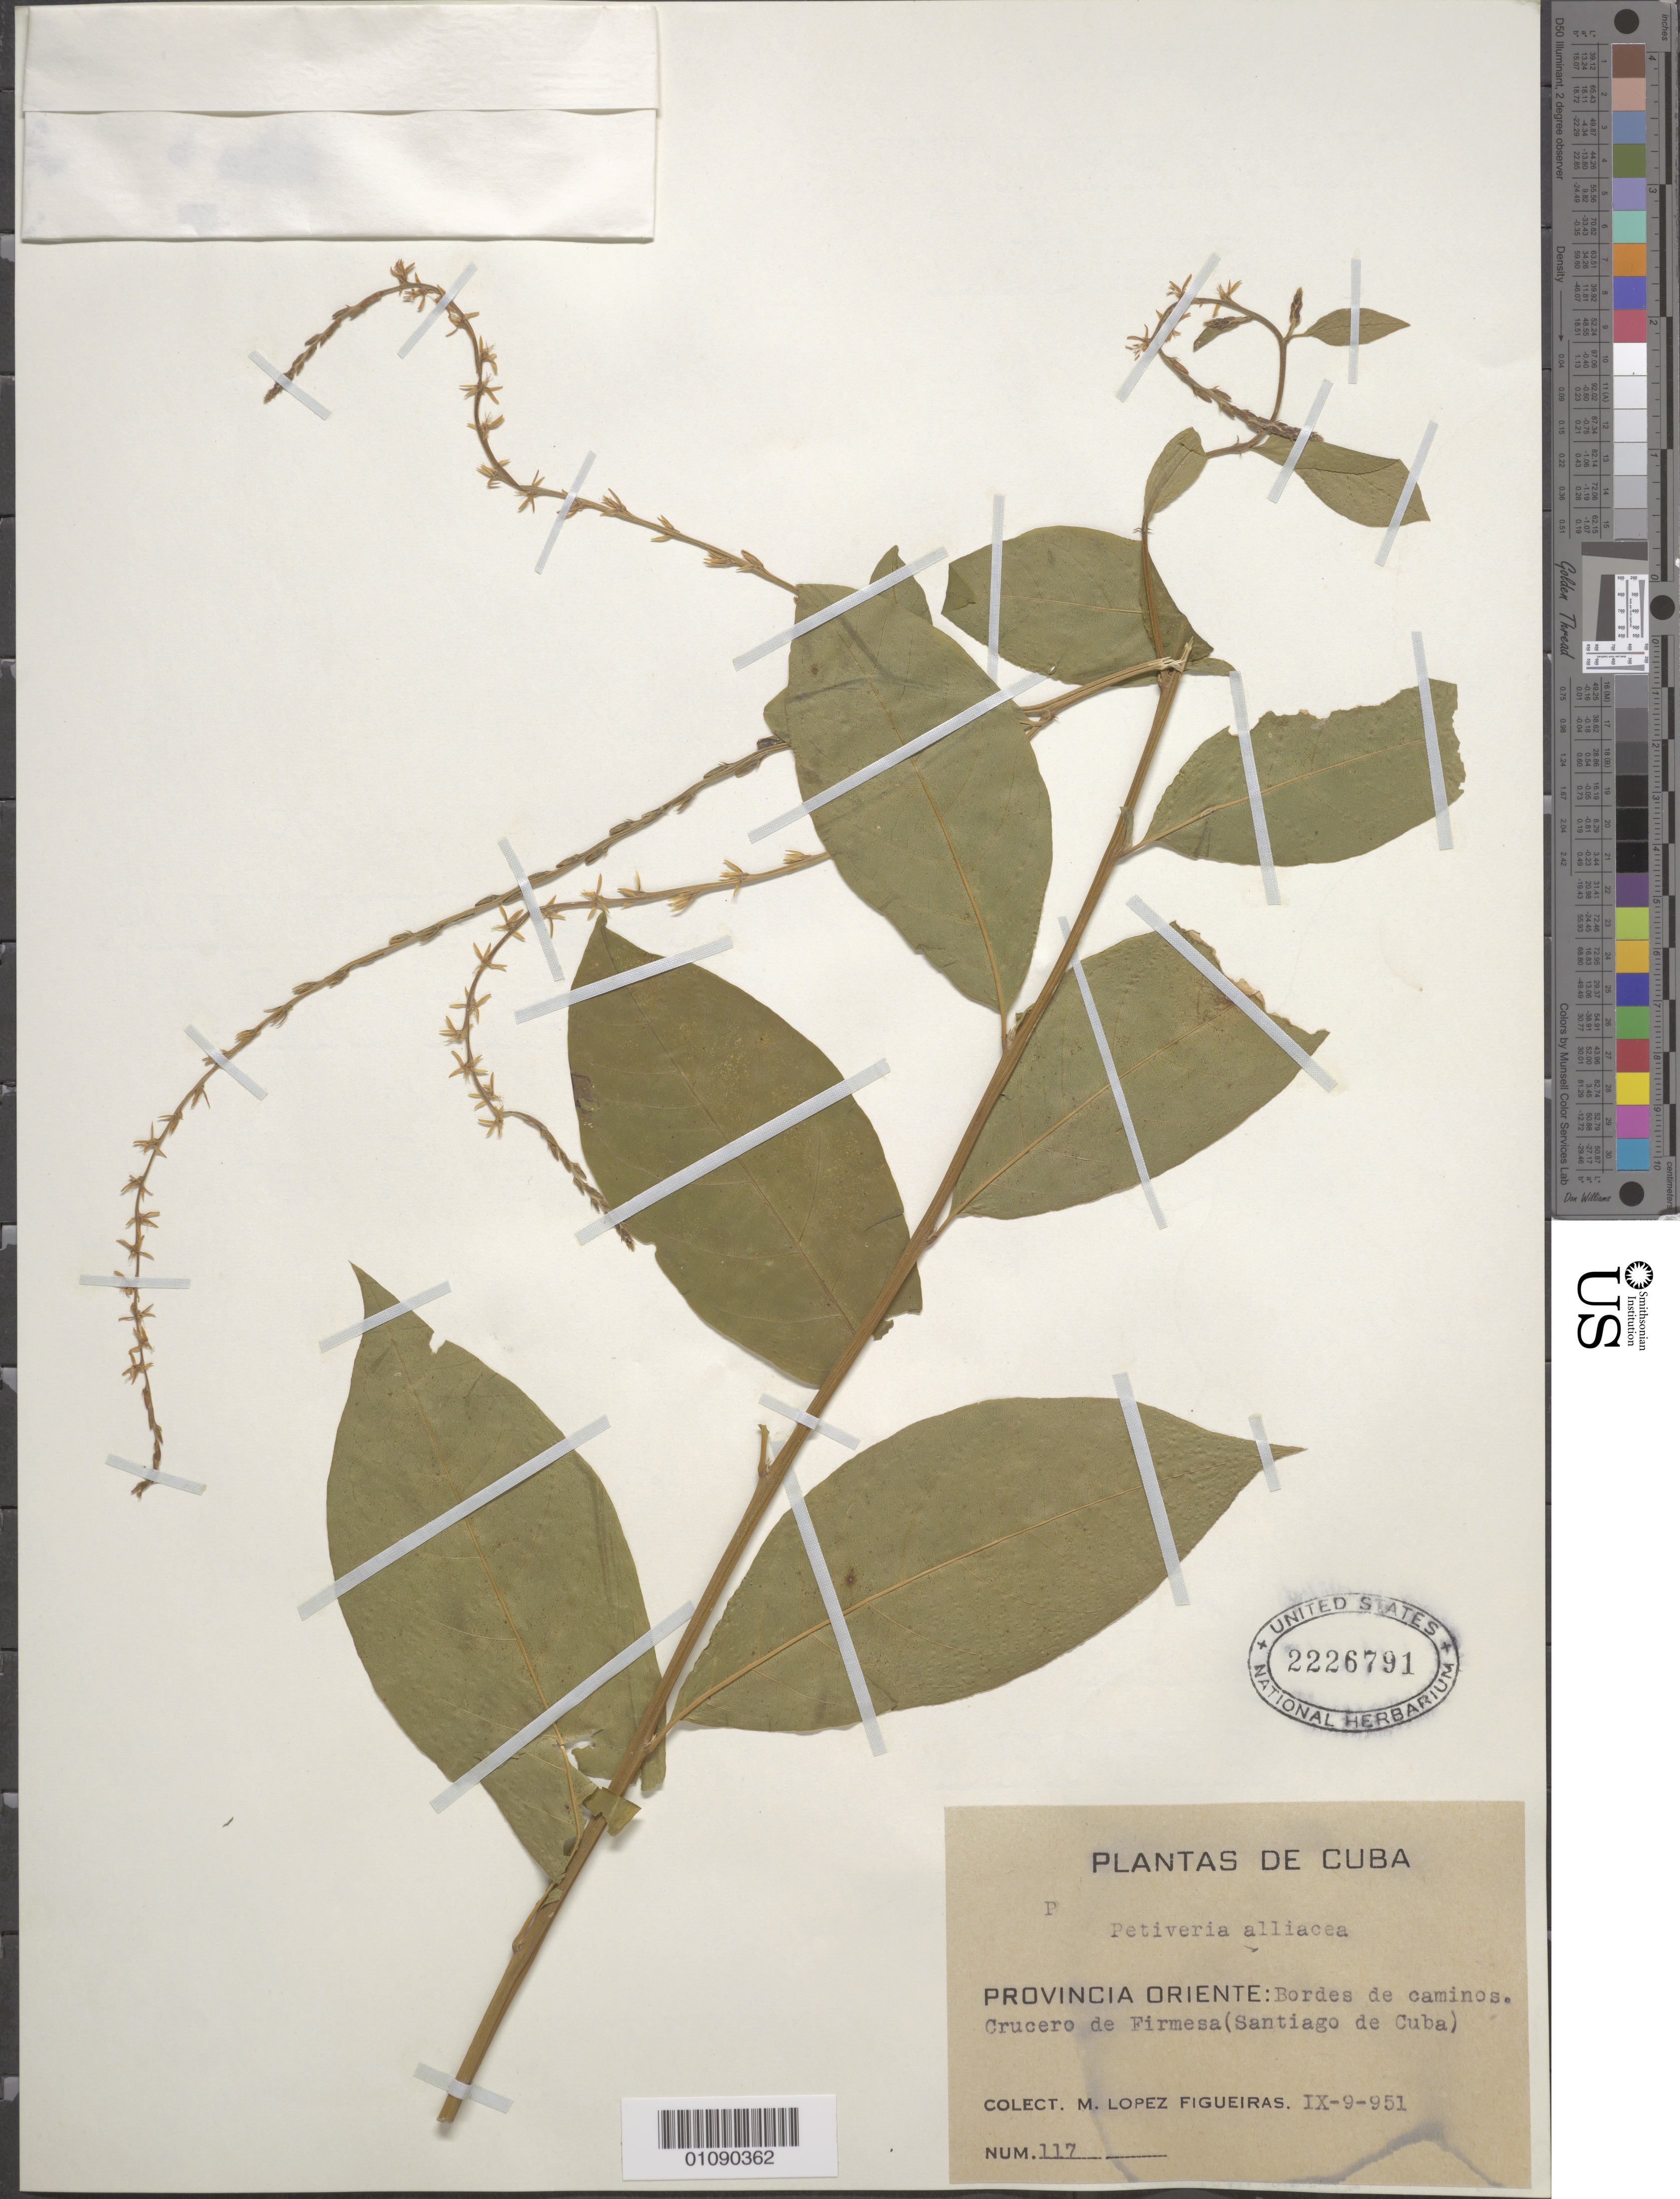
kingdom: Plantae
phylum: Tracheophyta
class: Magnoliopsida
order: Caryophyllales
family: Phytolaccaceae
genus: Petiveria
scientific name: Petiveria alliacea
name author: L.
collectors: M. López Figueiras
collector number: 117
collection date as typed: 09 Sep 1951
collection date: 1951-09-09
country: Cuba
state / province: Santiago de Cuba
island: Cuba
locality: Santiago de Cuba, Crucero de Firmesa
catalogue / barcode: US 2226791